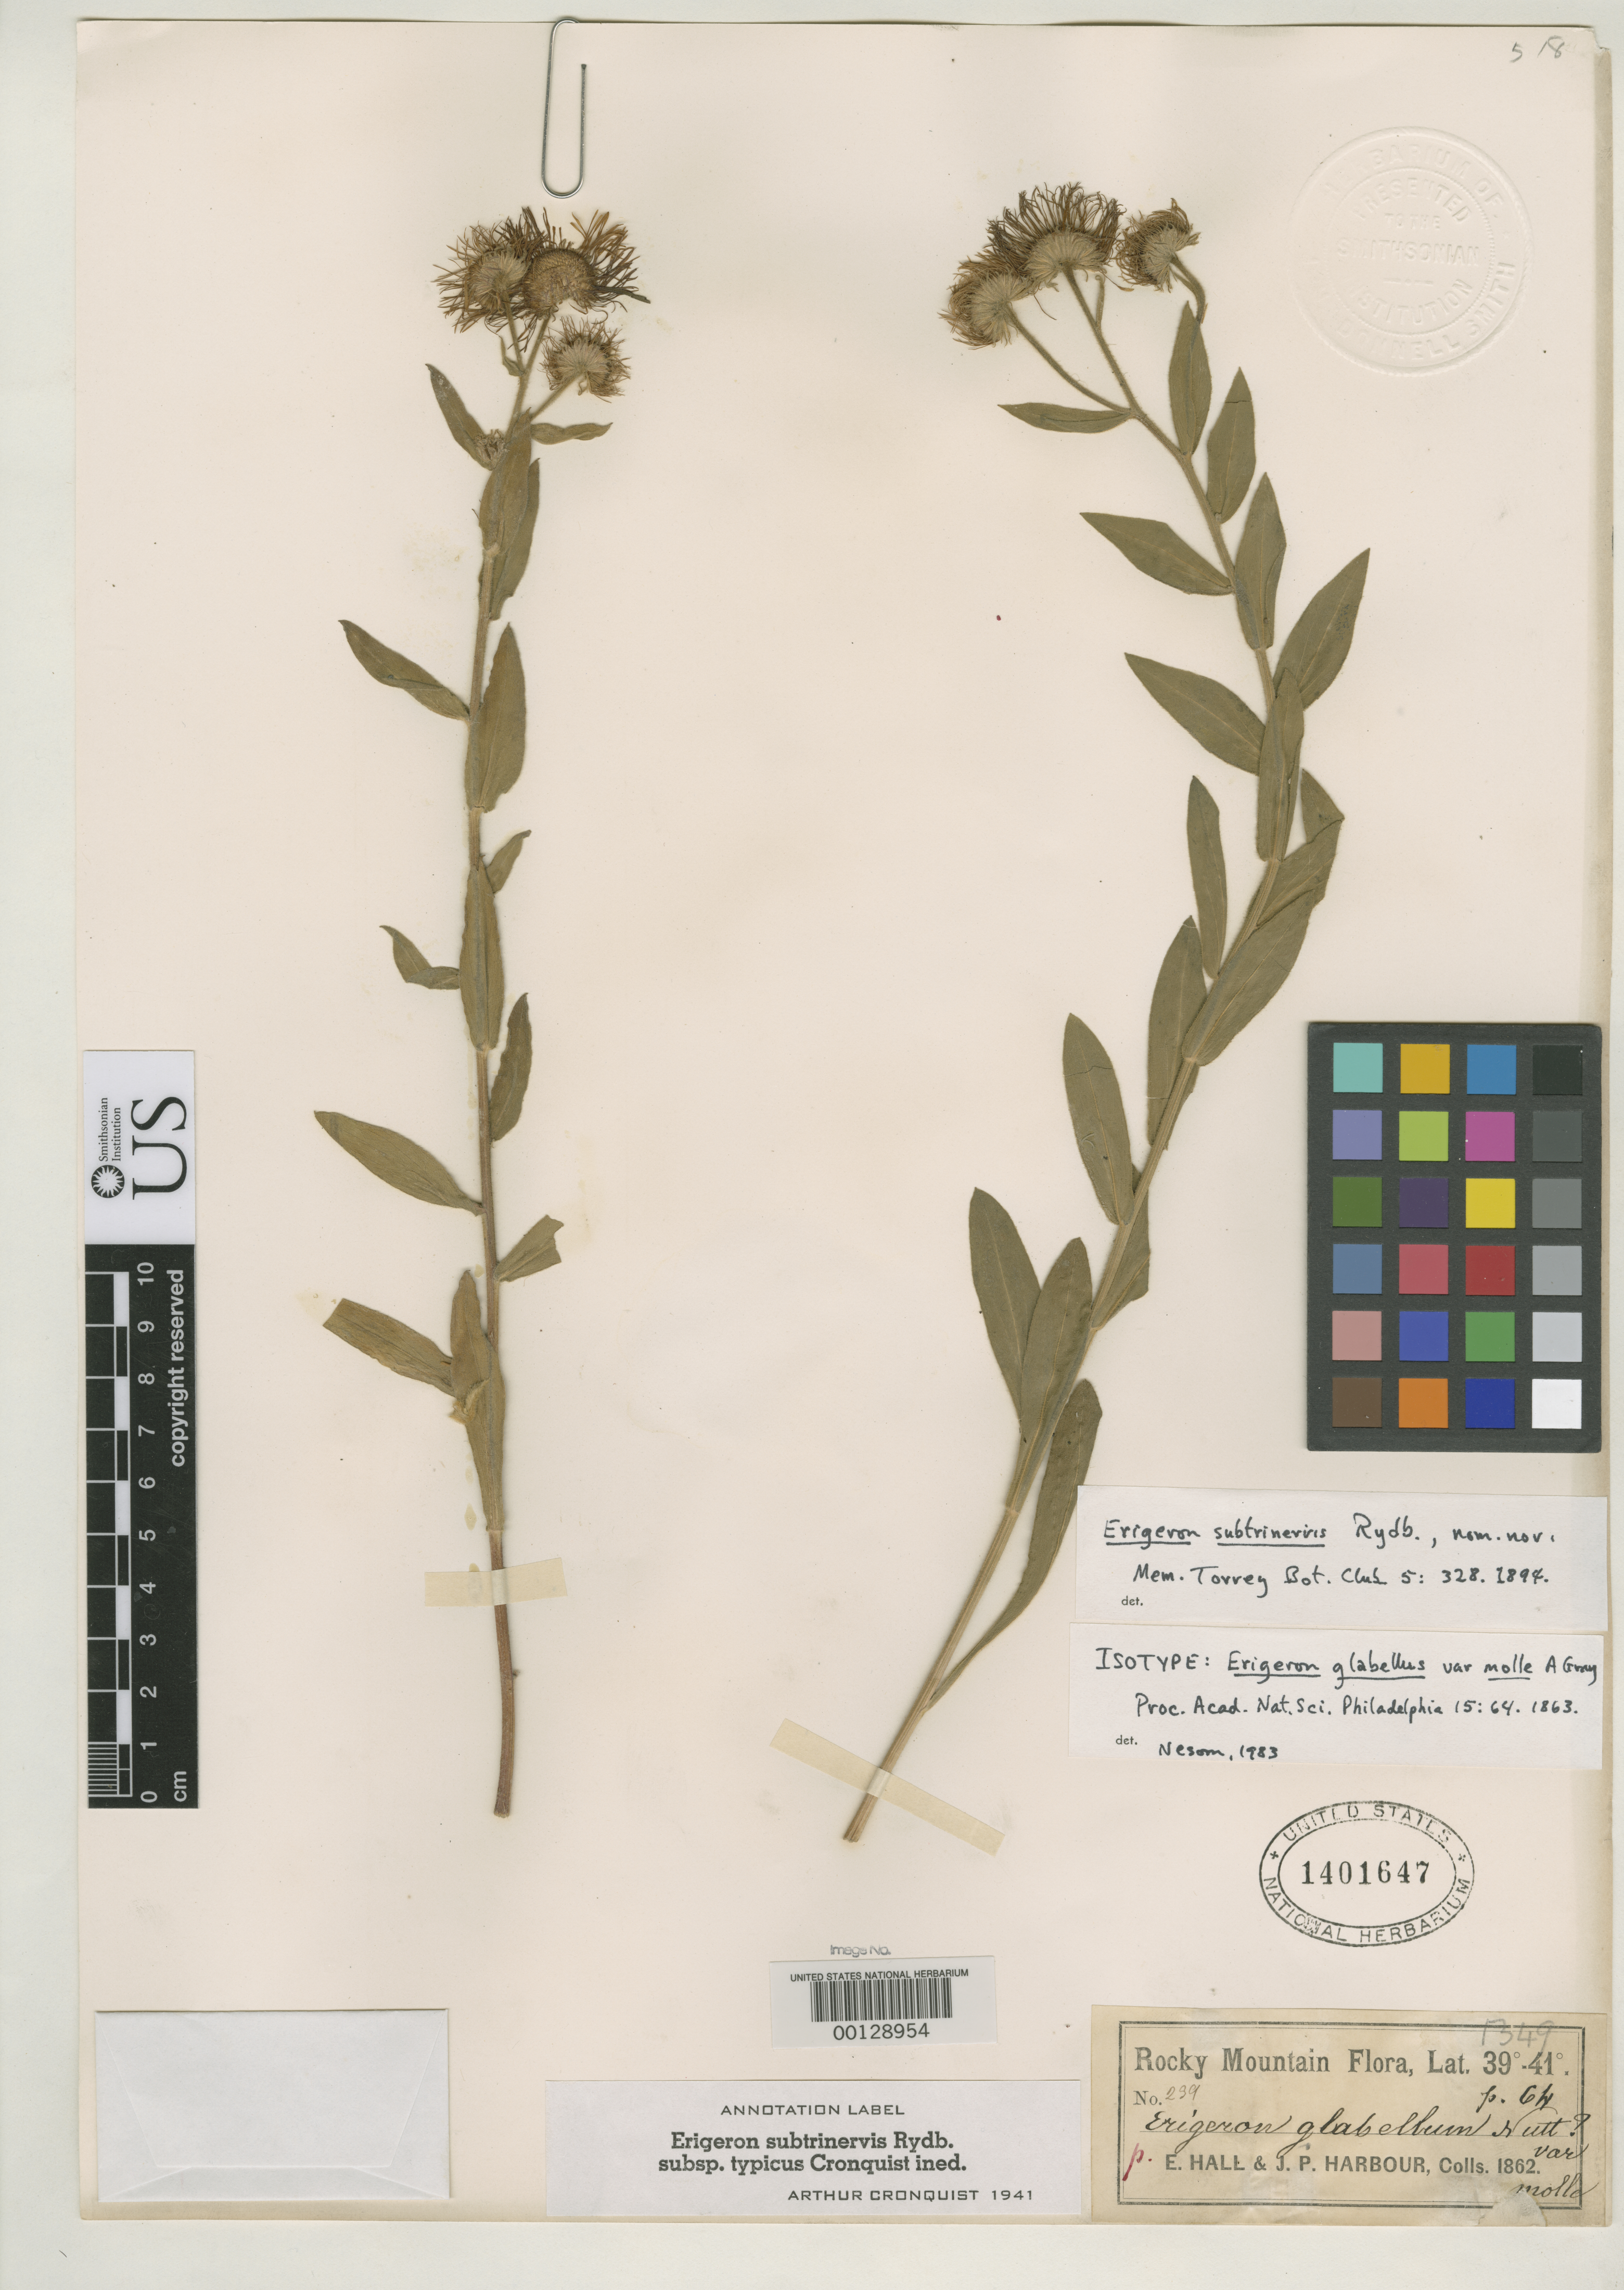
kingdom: Plantae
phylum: Tracheophyta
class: Magnoliopsida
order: Asterales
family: Asteraceae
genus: Erigeron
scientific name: Erigeron glabellus var. molle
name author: A. Gray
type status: Isotype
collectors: E. Hall & J. Harbour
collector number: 239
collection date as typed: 1862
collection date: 1862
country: United States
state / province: Colorado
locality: Rocky Mts.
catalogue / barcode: US 1401647